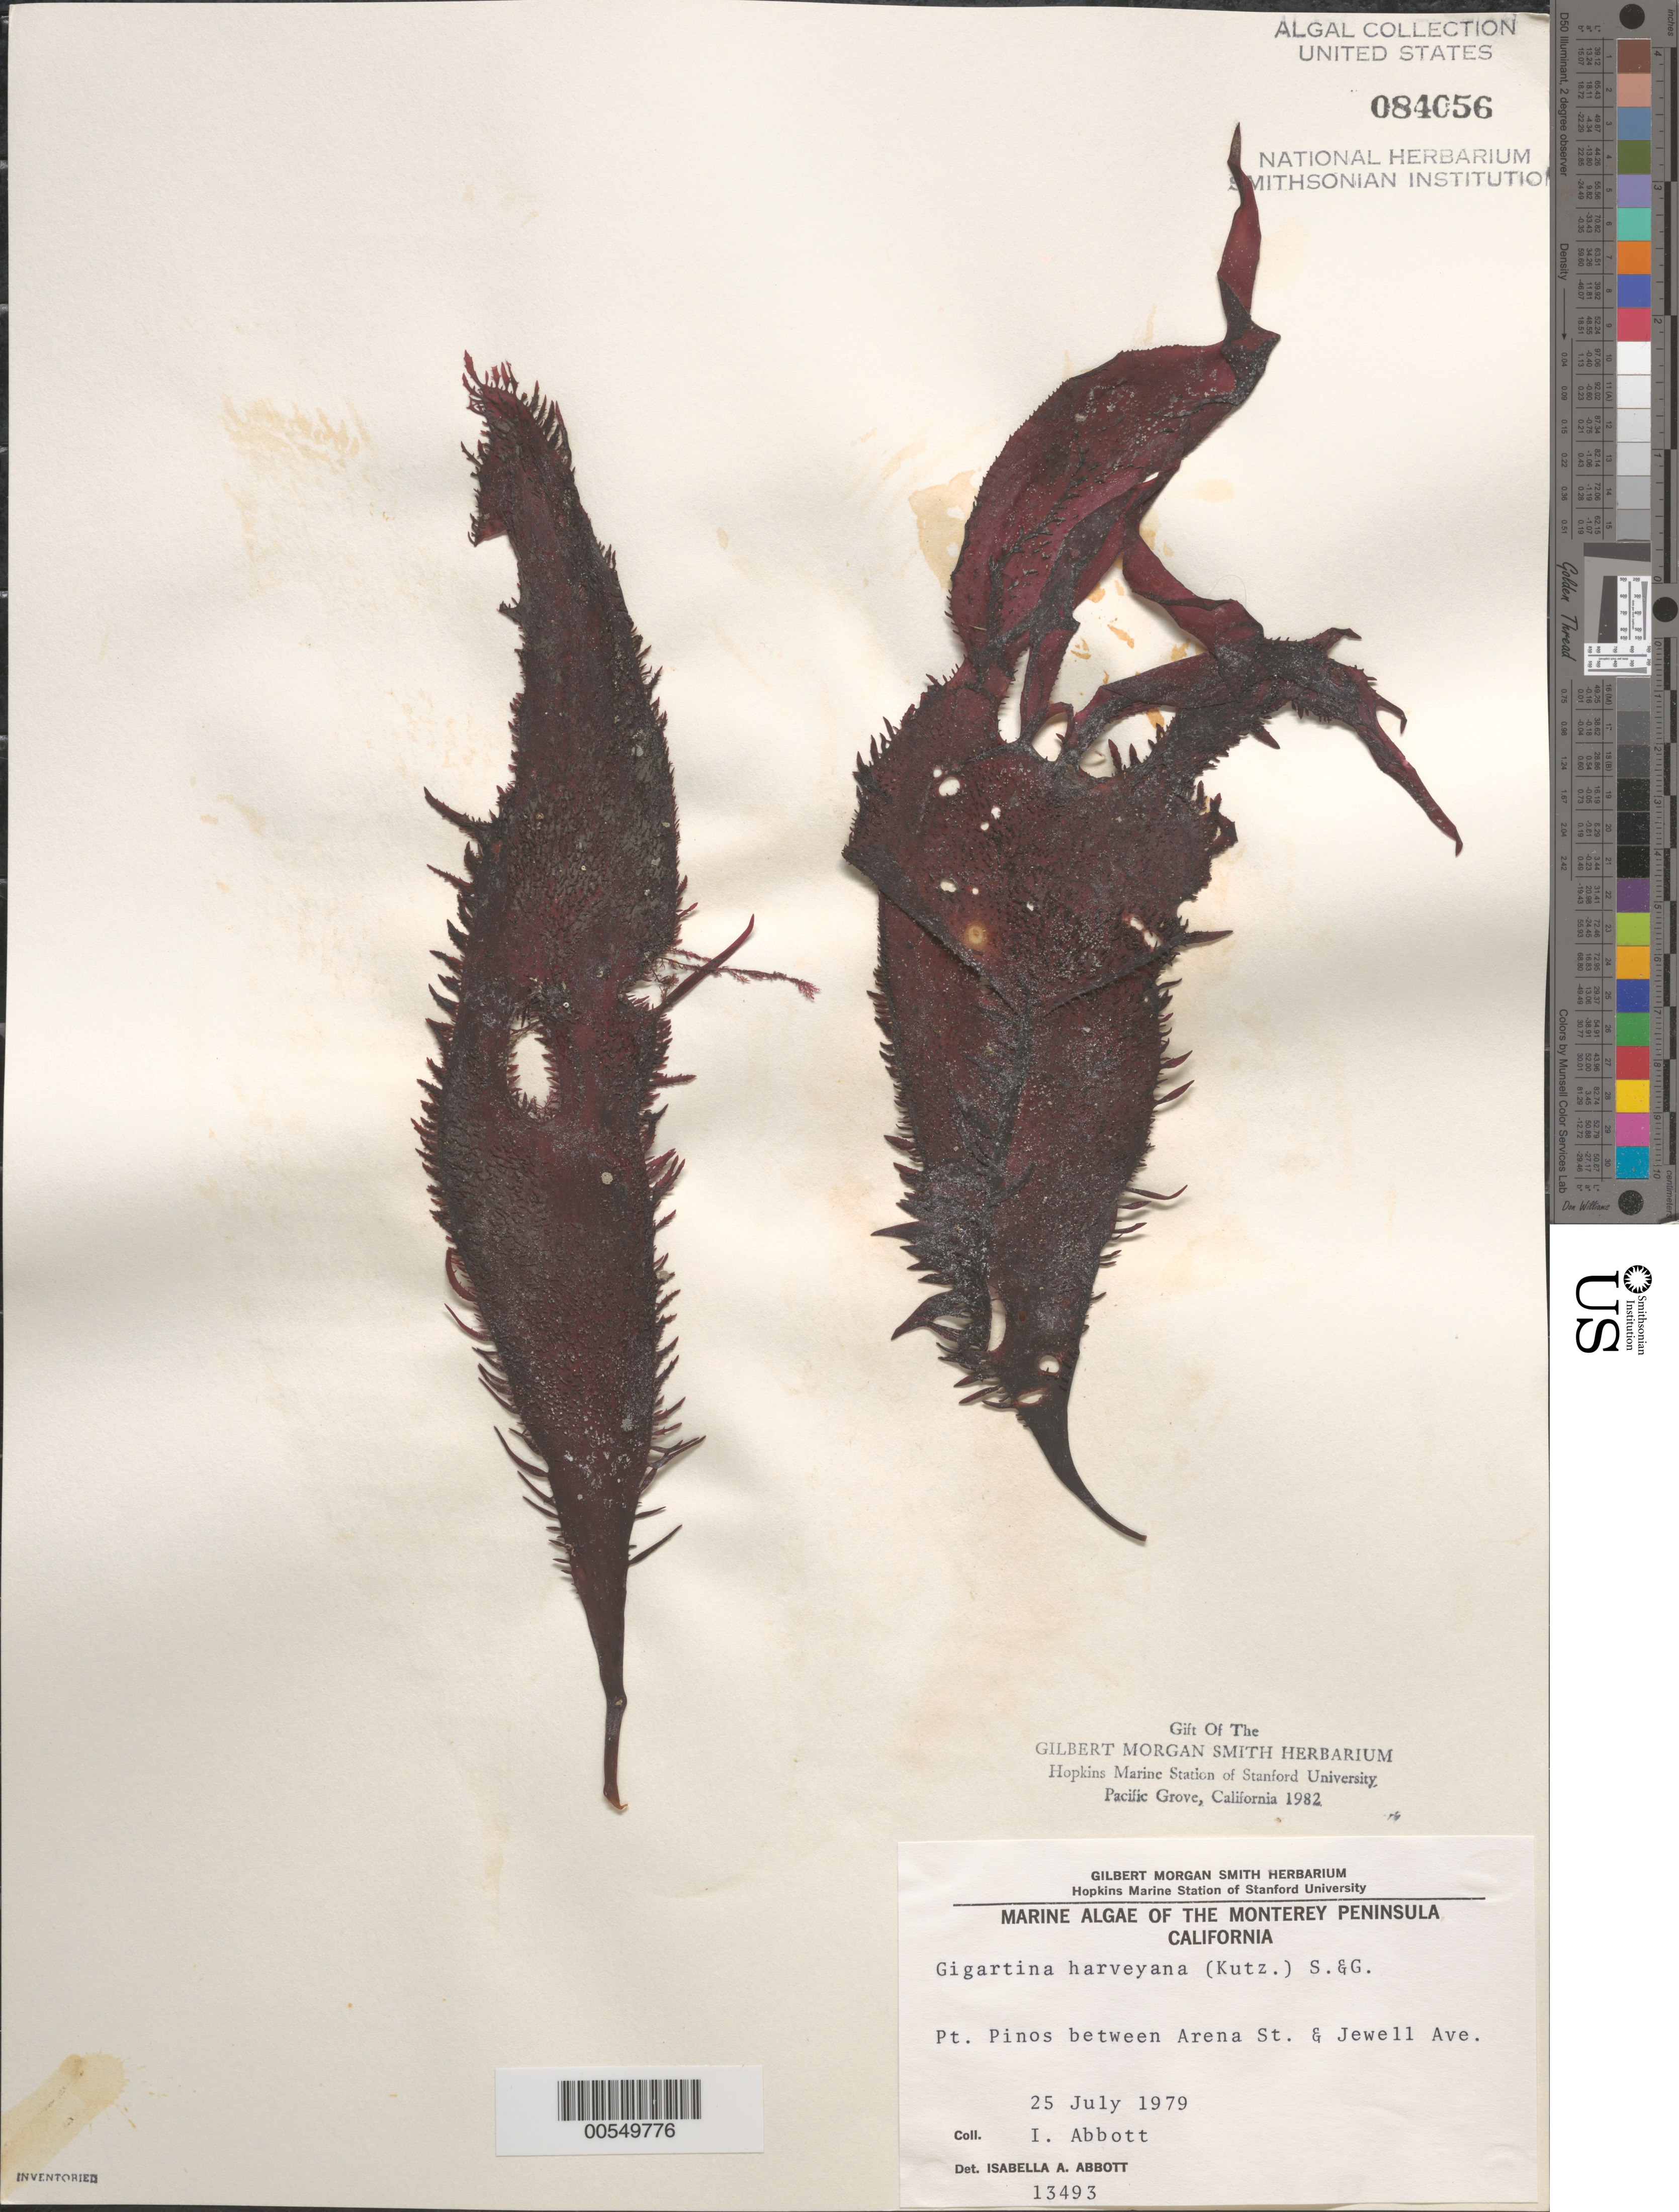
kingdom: Plantae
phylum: Rhodophyta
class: Florideophyceae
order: Gigartinales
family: Gigartinaceae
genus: Chondracanthus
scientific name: Chondracanthus harveyanus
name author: (Kütz.) Guiry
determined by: Algae name updating Project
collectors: I. A. Abbott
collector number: IAA 13493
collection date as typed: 25 Jul 1979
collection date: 1979-07-25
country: United States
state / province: California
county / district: Monterey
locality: Point Pinos, between Arena Street and Jewell Avenue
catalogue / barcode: US 84056